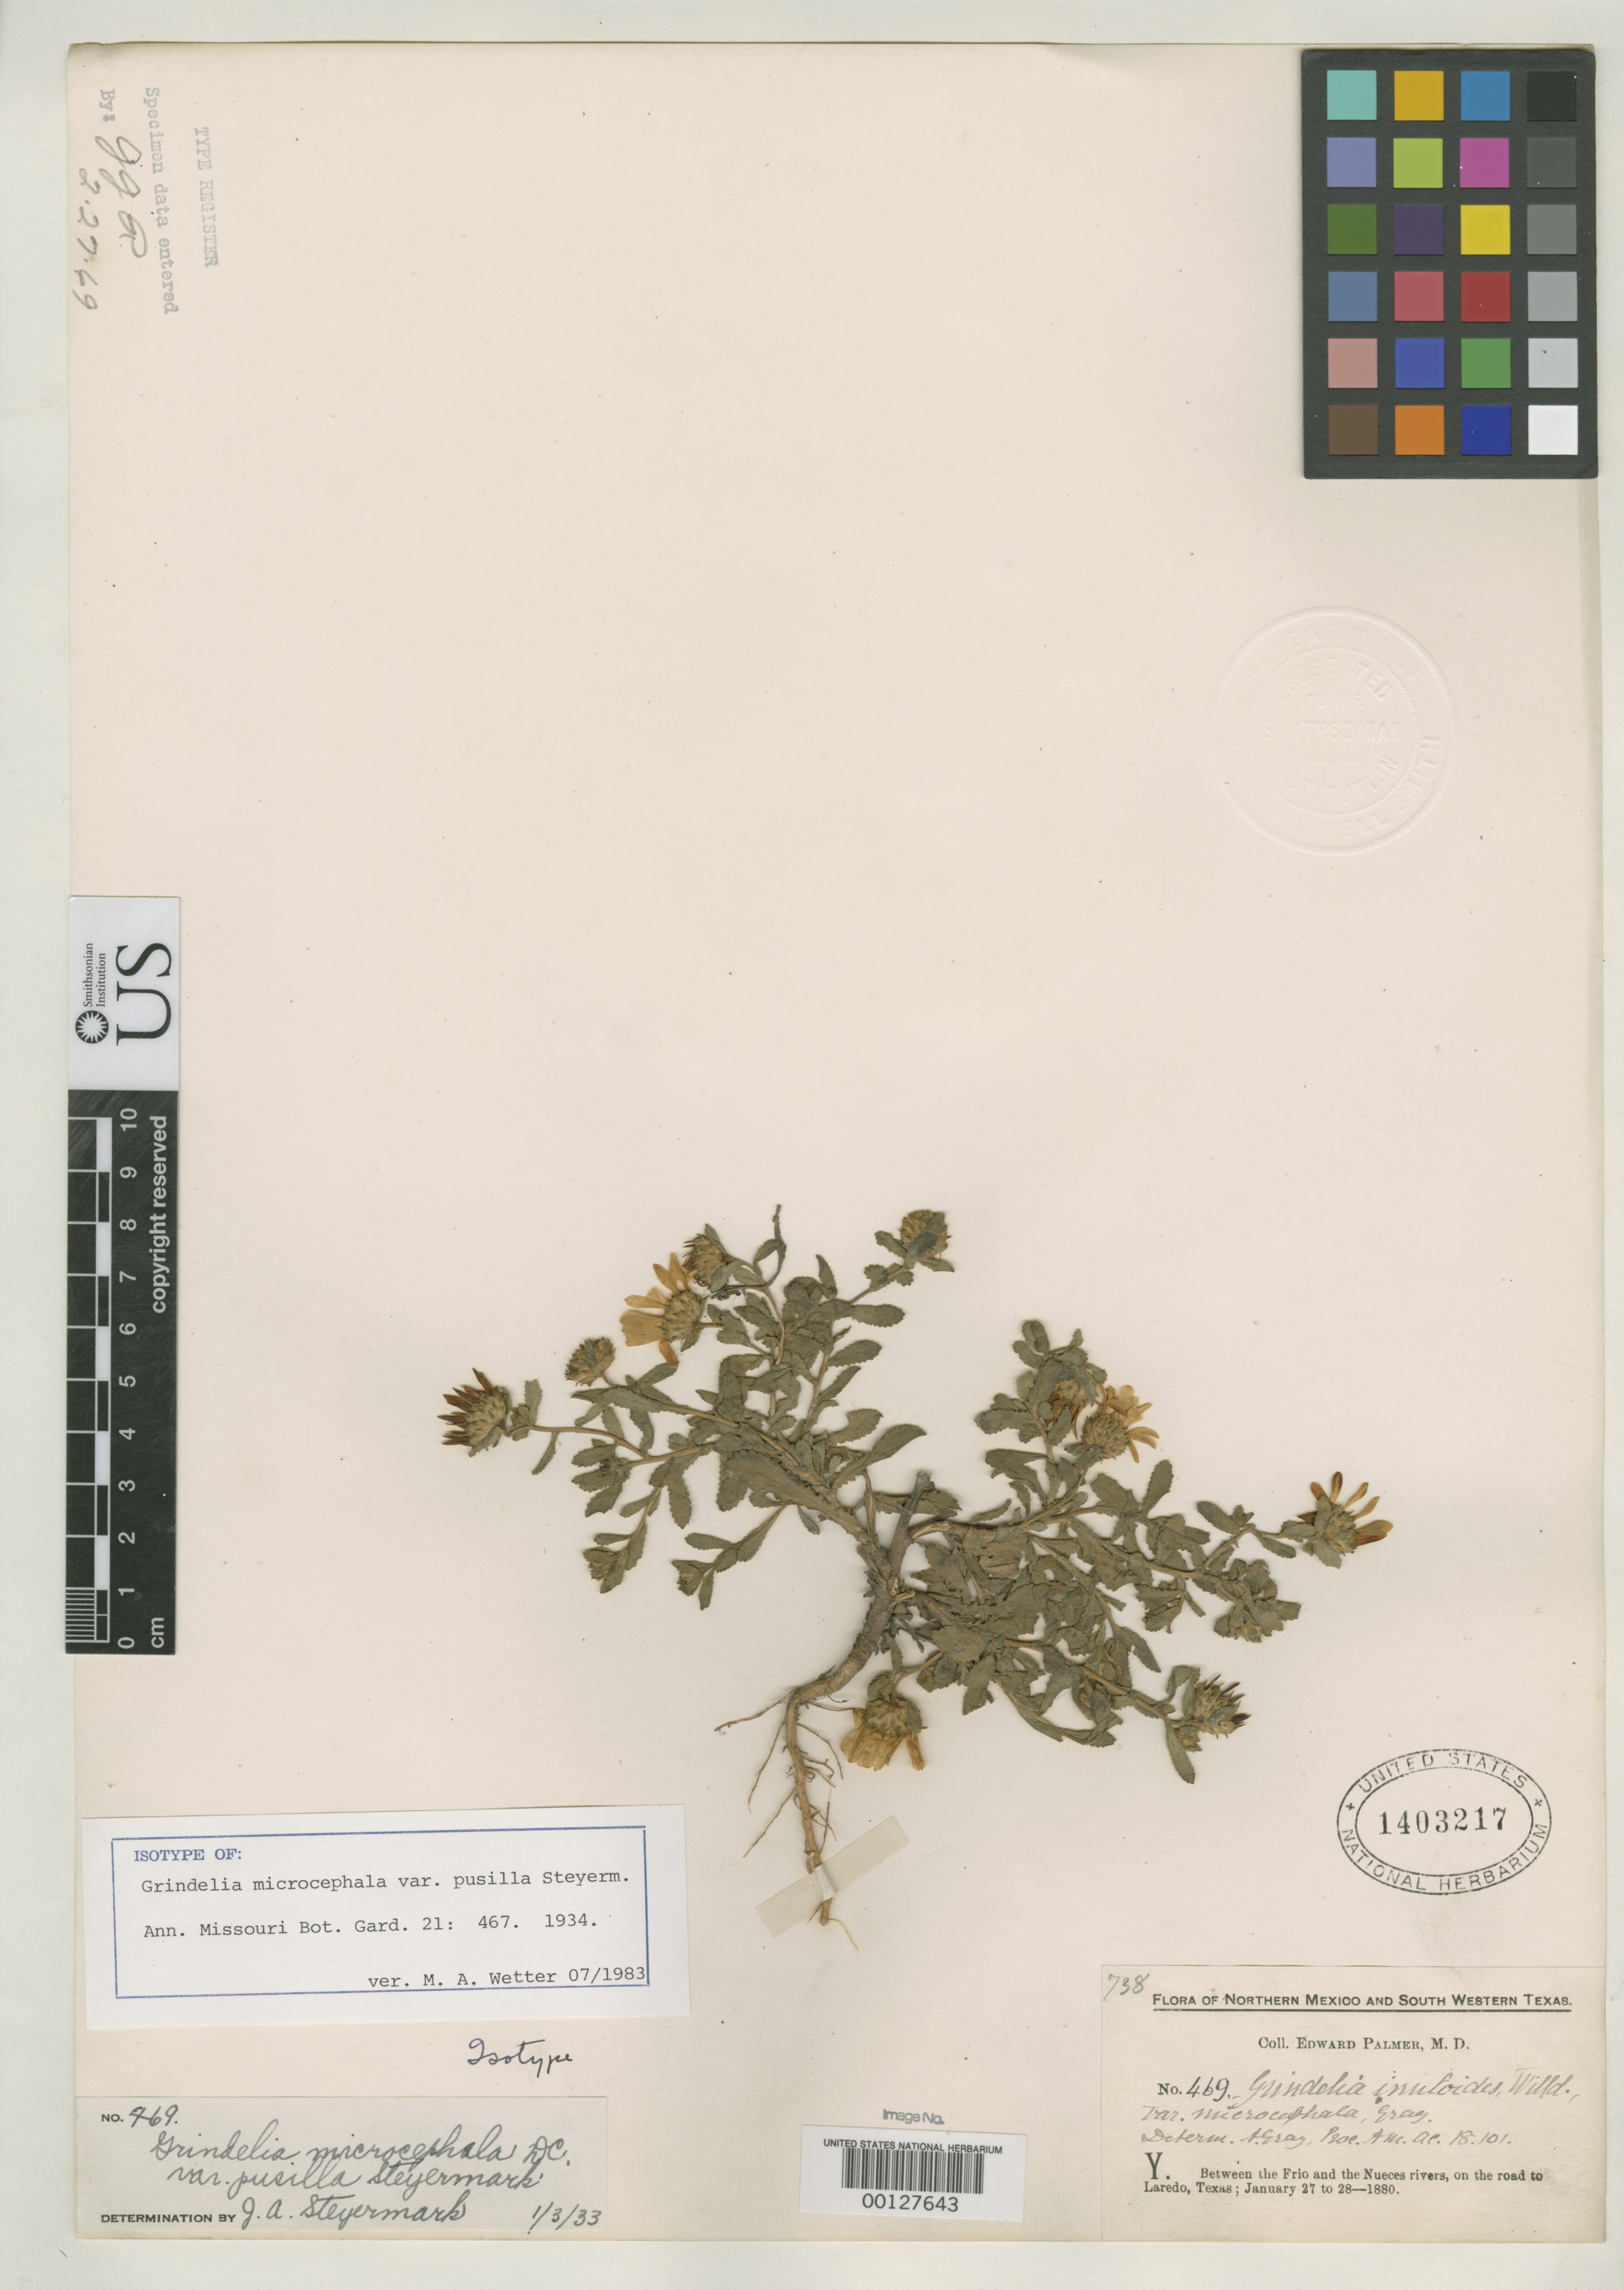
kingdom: Plantae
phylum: Tracheophyta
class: Magnoliopsida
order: Asterales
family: Asteraceae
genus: Grindelia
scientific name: Grindelia microcephala var. pusilla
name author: Steyerm.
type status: Isotype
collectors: E. Palmer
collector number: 469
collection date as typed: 1880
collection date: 1880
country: United States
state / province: Texas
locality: Between Frio and Nueces Rivers.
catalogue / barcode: US 1403217